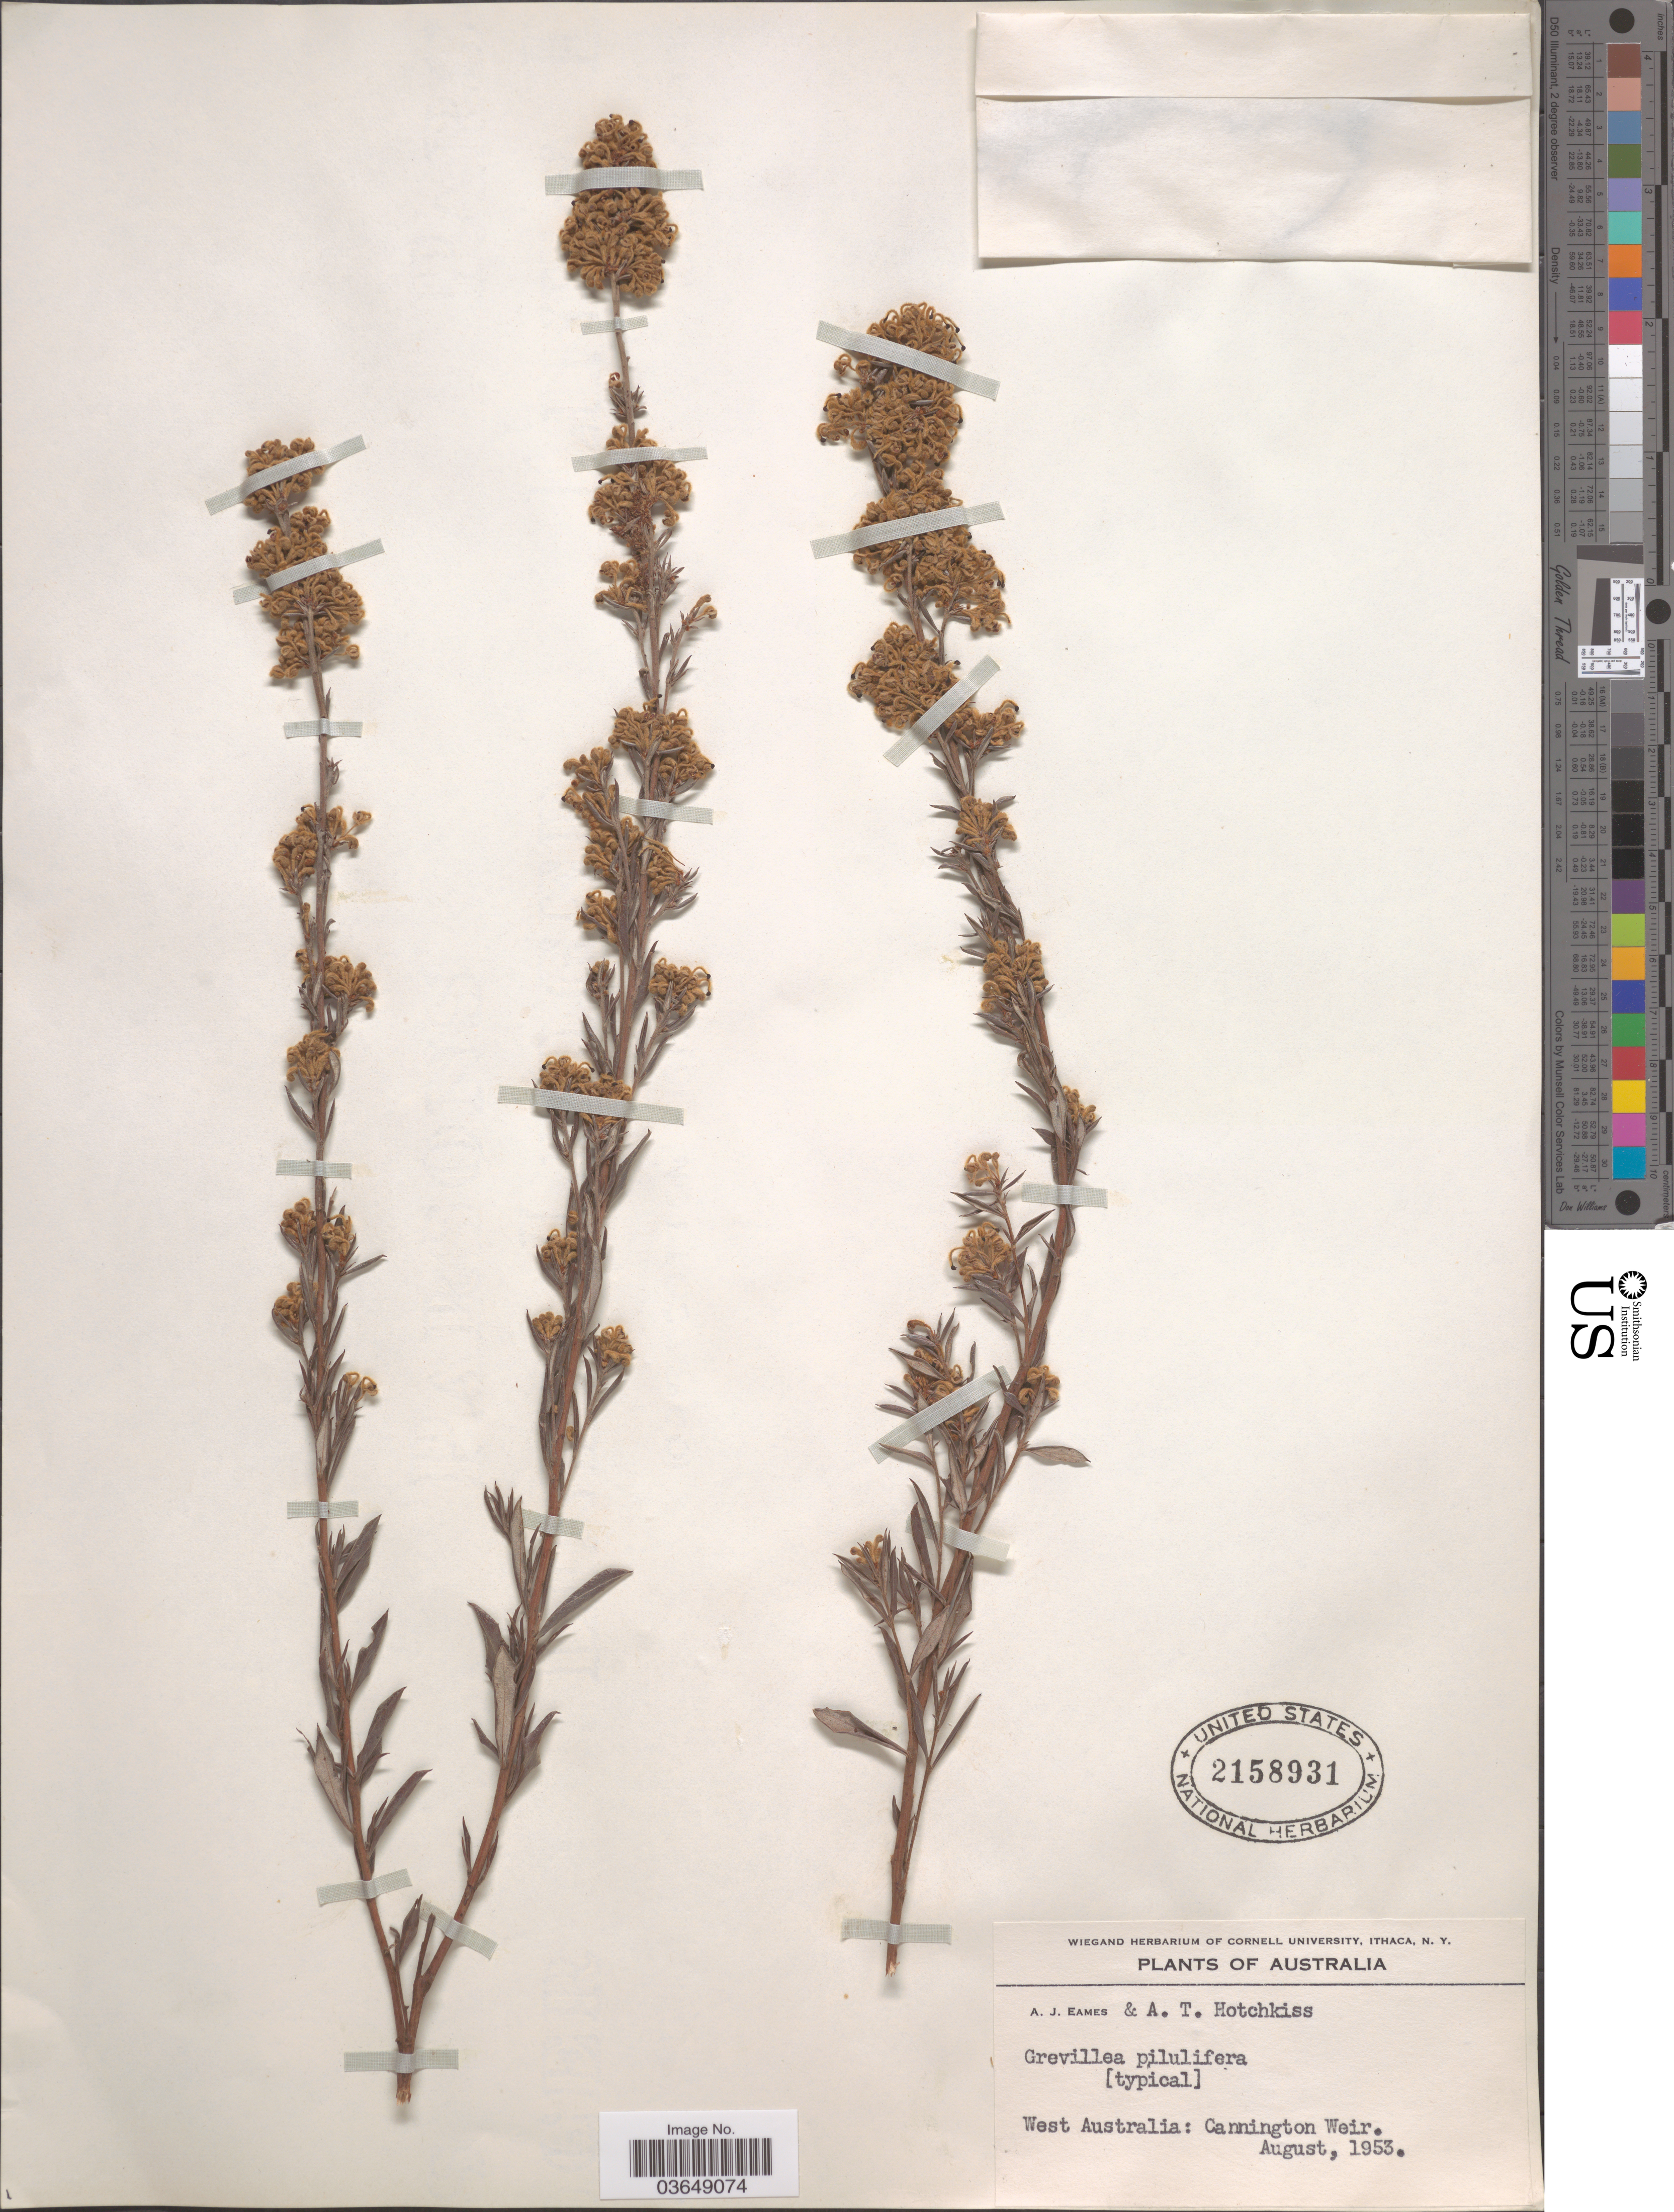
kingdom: Plantae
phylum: Tracheophyta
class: Magnoliopsida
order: Proteales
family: Proteaceae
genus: Grevillea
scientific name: Grevillea pilulifera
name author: (Lindl.) Druce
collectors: A. J. Eames & A. Hotchkiss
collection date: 1953-08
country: Australia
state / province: Western Australia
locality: West Australia: Cannington Weir.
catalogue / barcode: US 2158931